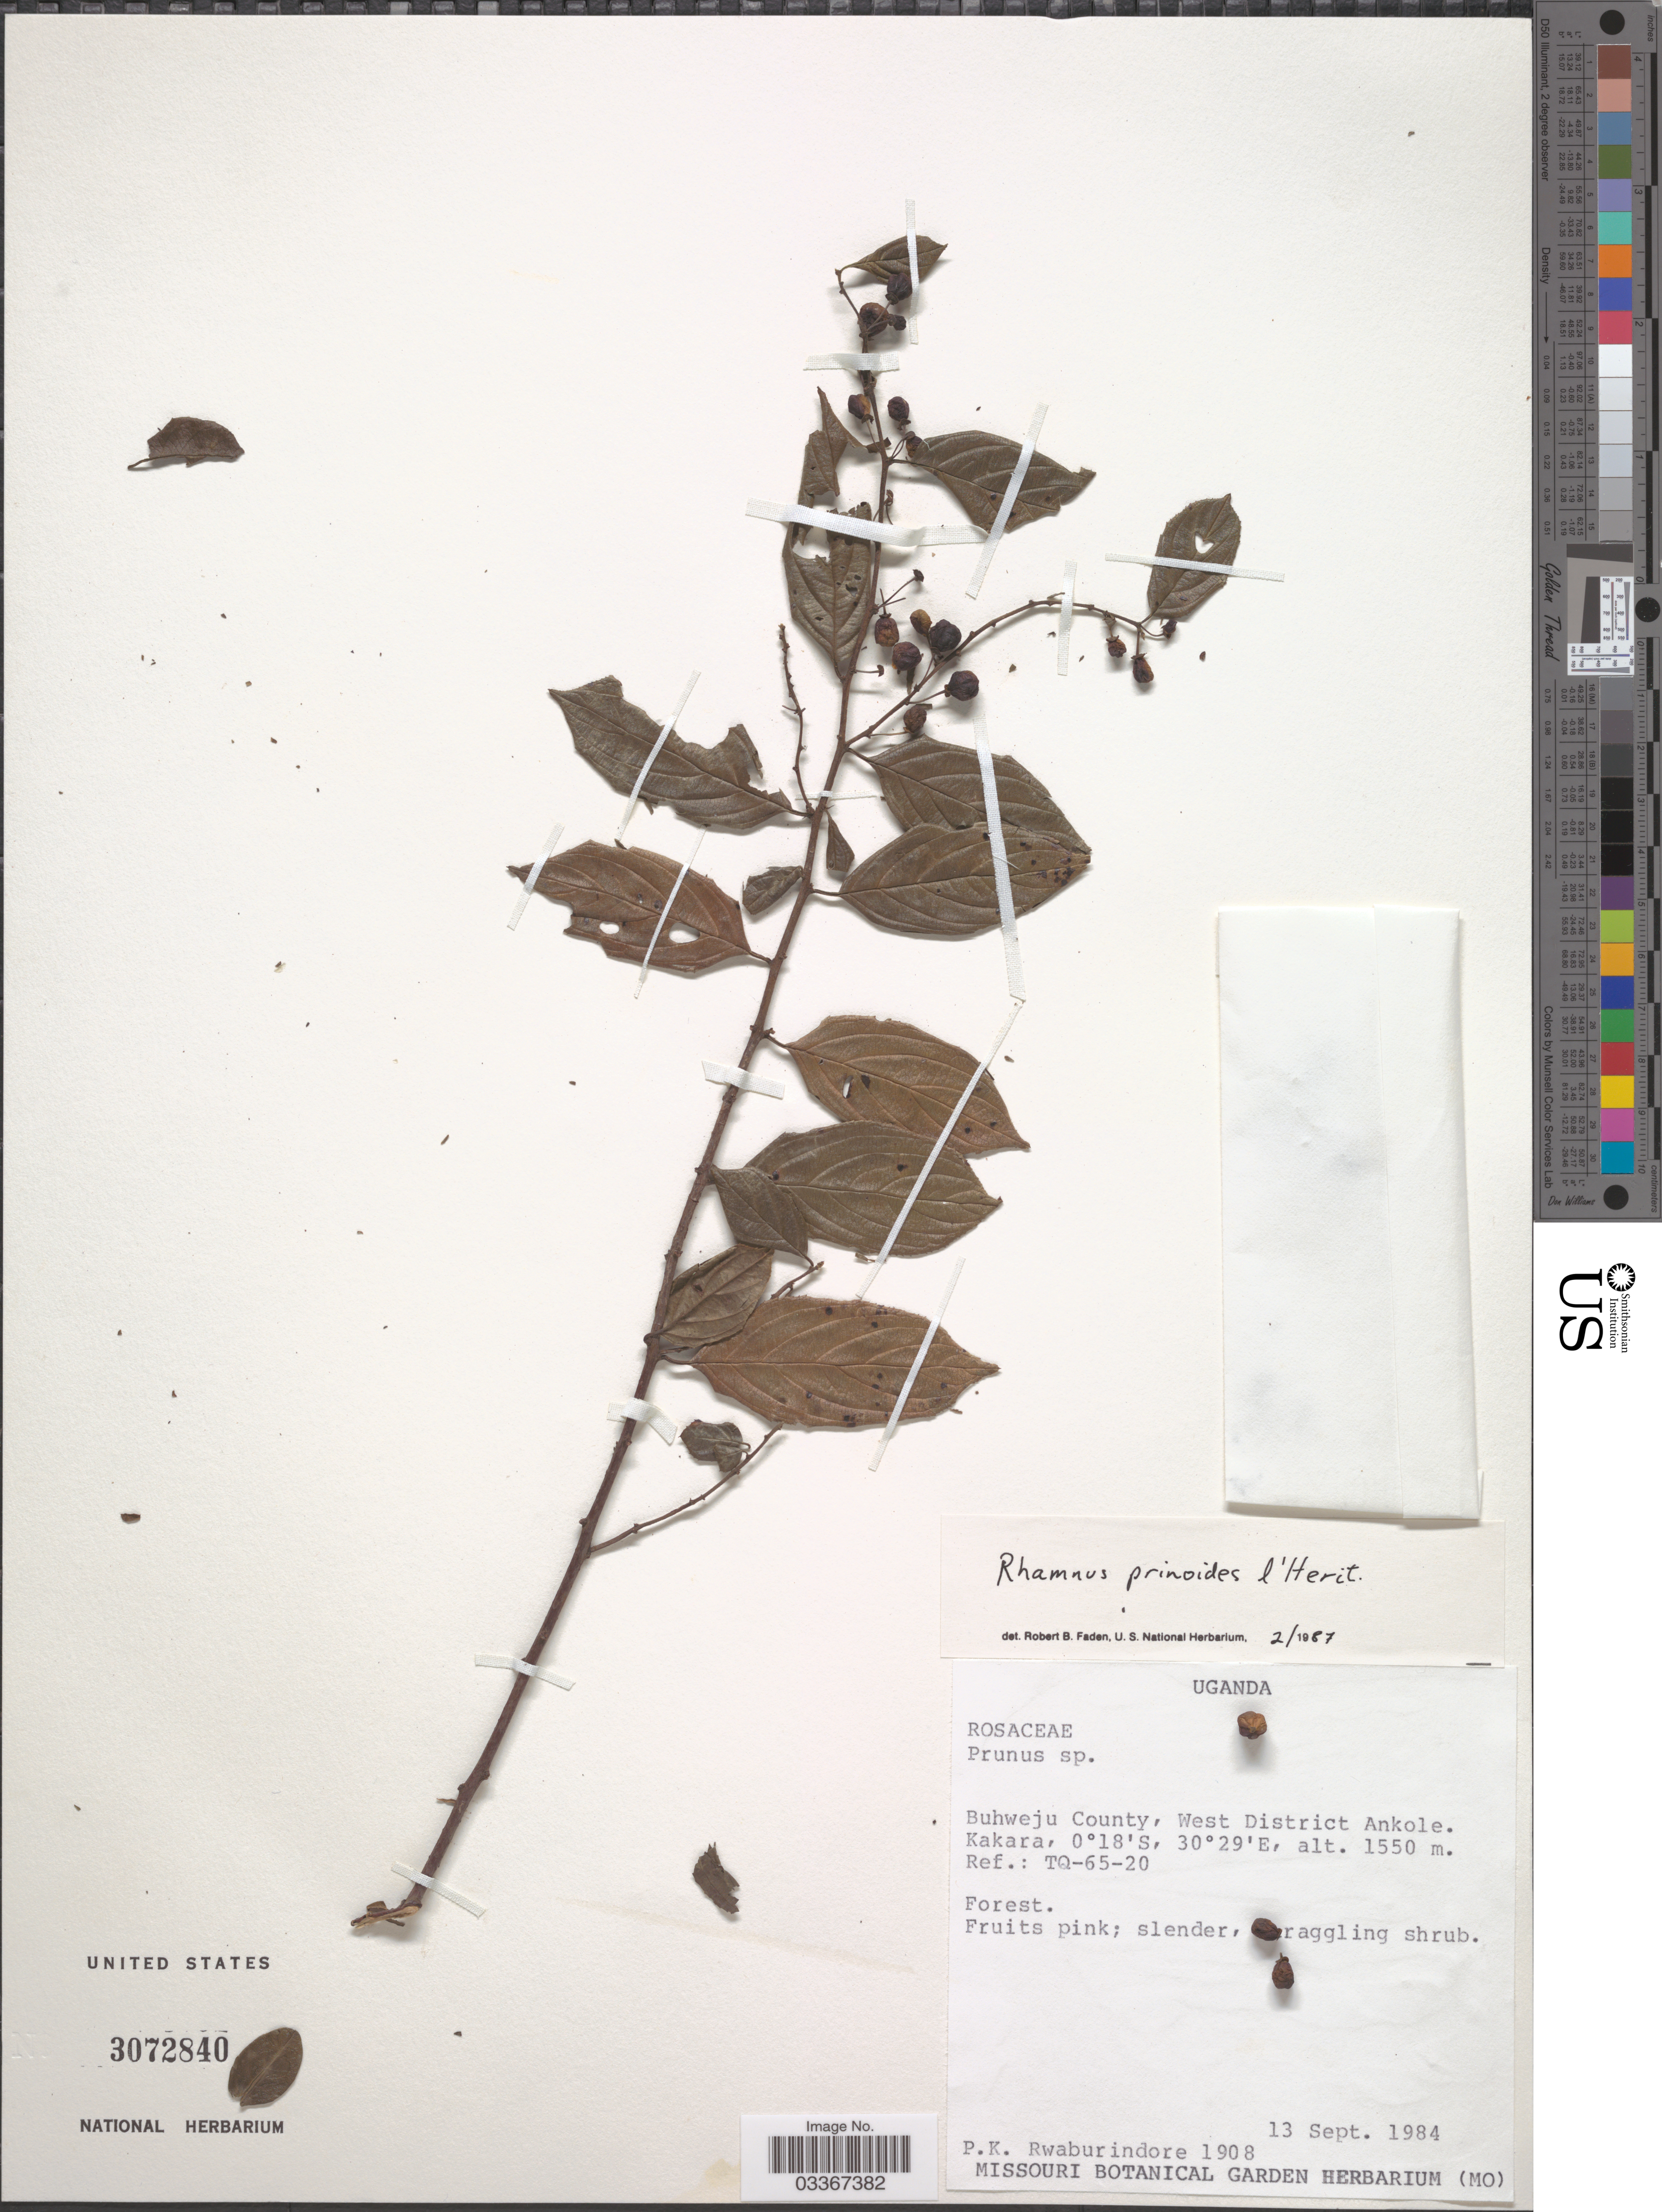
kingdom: Plantae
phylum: Tracheophyta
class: Magnoliopsida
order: Rosales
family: Rhamnaceae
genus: Rhamnus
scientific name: Rhamnus prinoides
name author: L'Hér.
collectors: P. Rwaburindore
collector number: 1908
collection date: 1984-09-13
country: Uganda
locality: Buhweju County, West District Ankole. Kakara. Ref.: TQ-65-20.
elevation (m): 1550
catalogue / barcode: US 3072840